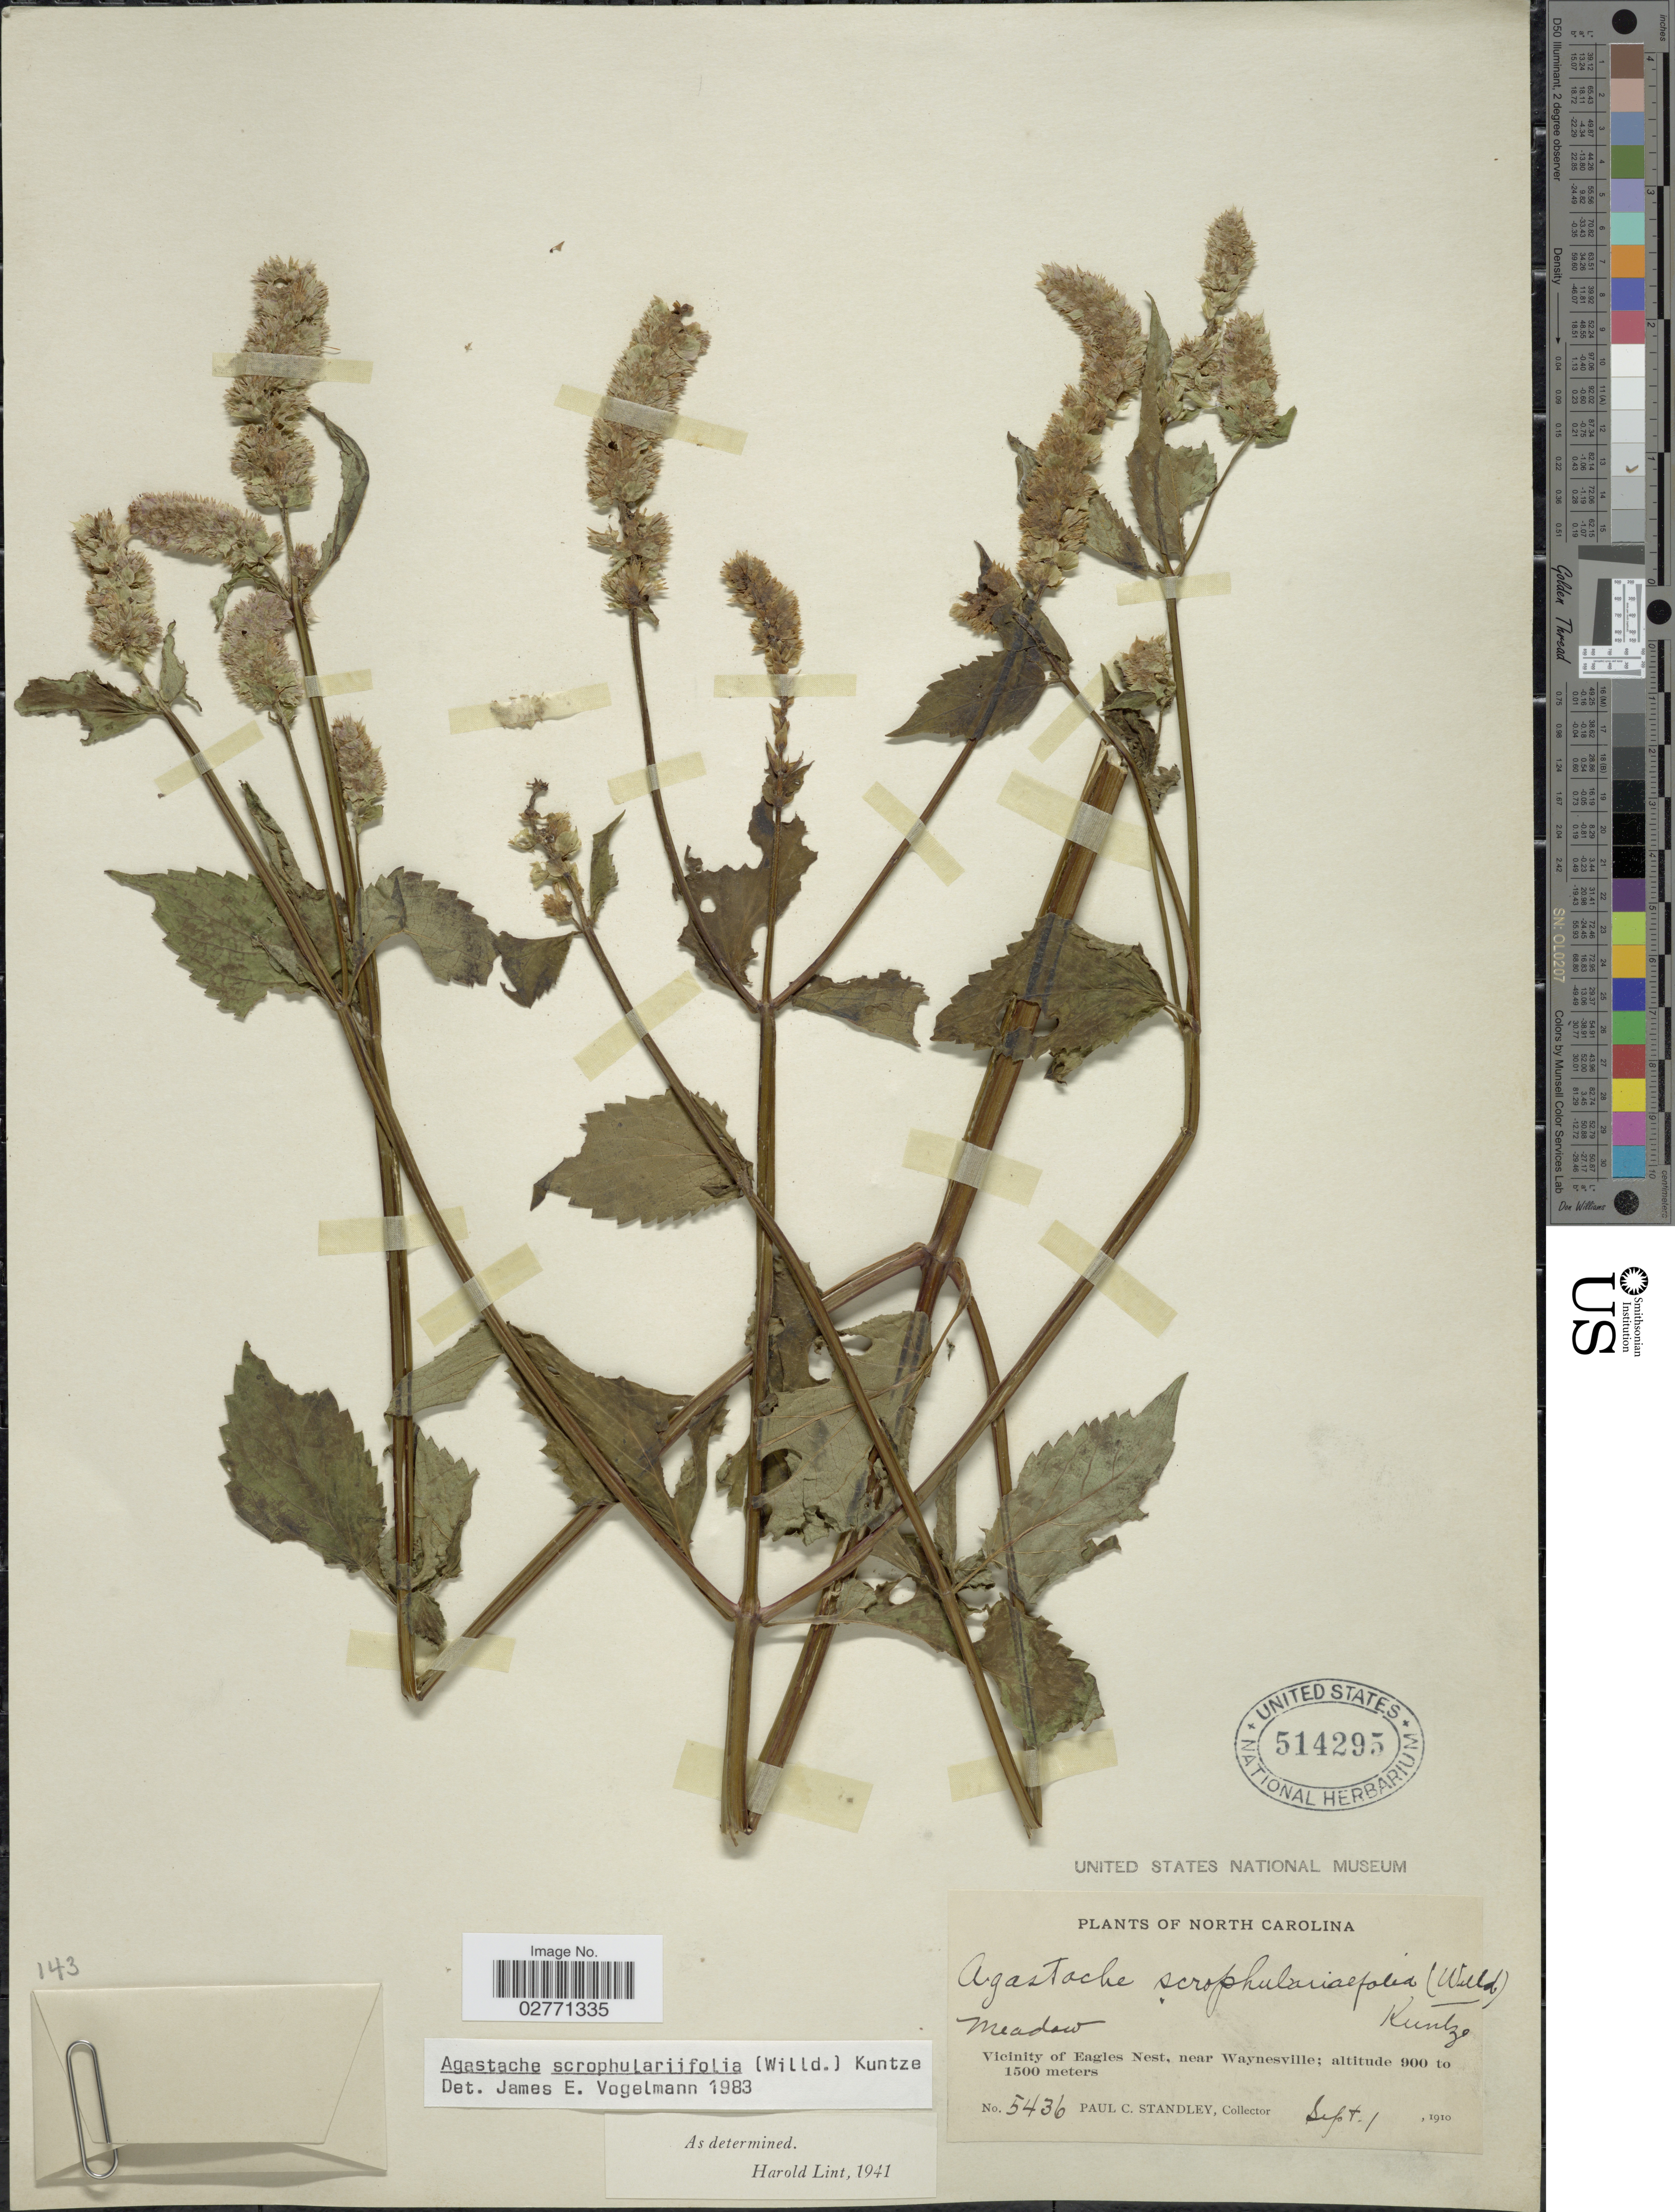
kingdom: Plantae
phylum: Tracheophyta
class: Magnoliopsida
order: Lamiales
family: Lamiaceae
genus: Agastache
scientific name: Agastache scrophulariifolia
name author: (Willd.) Kuntze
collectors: P. C. Standley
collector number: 5436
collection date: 1910-09-01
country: United States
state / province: North Carolina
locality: Meadow. Vicinity of Eagles Nest, near Waynesville.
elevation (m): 900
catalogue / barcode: US 514295